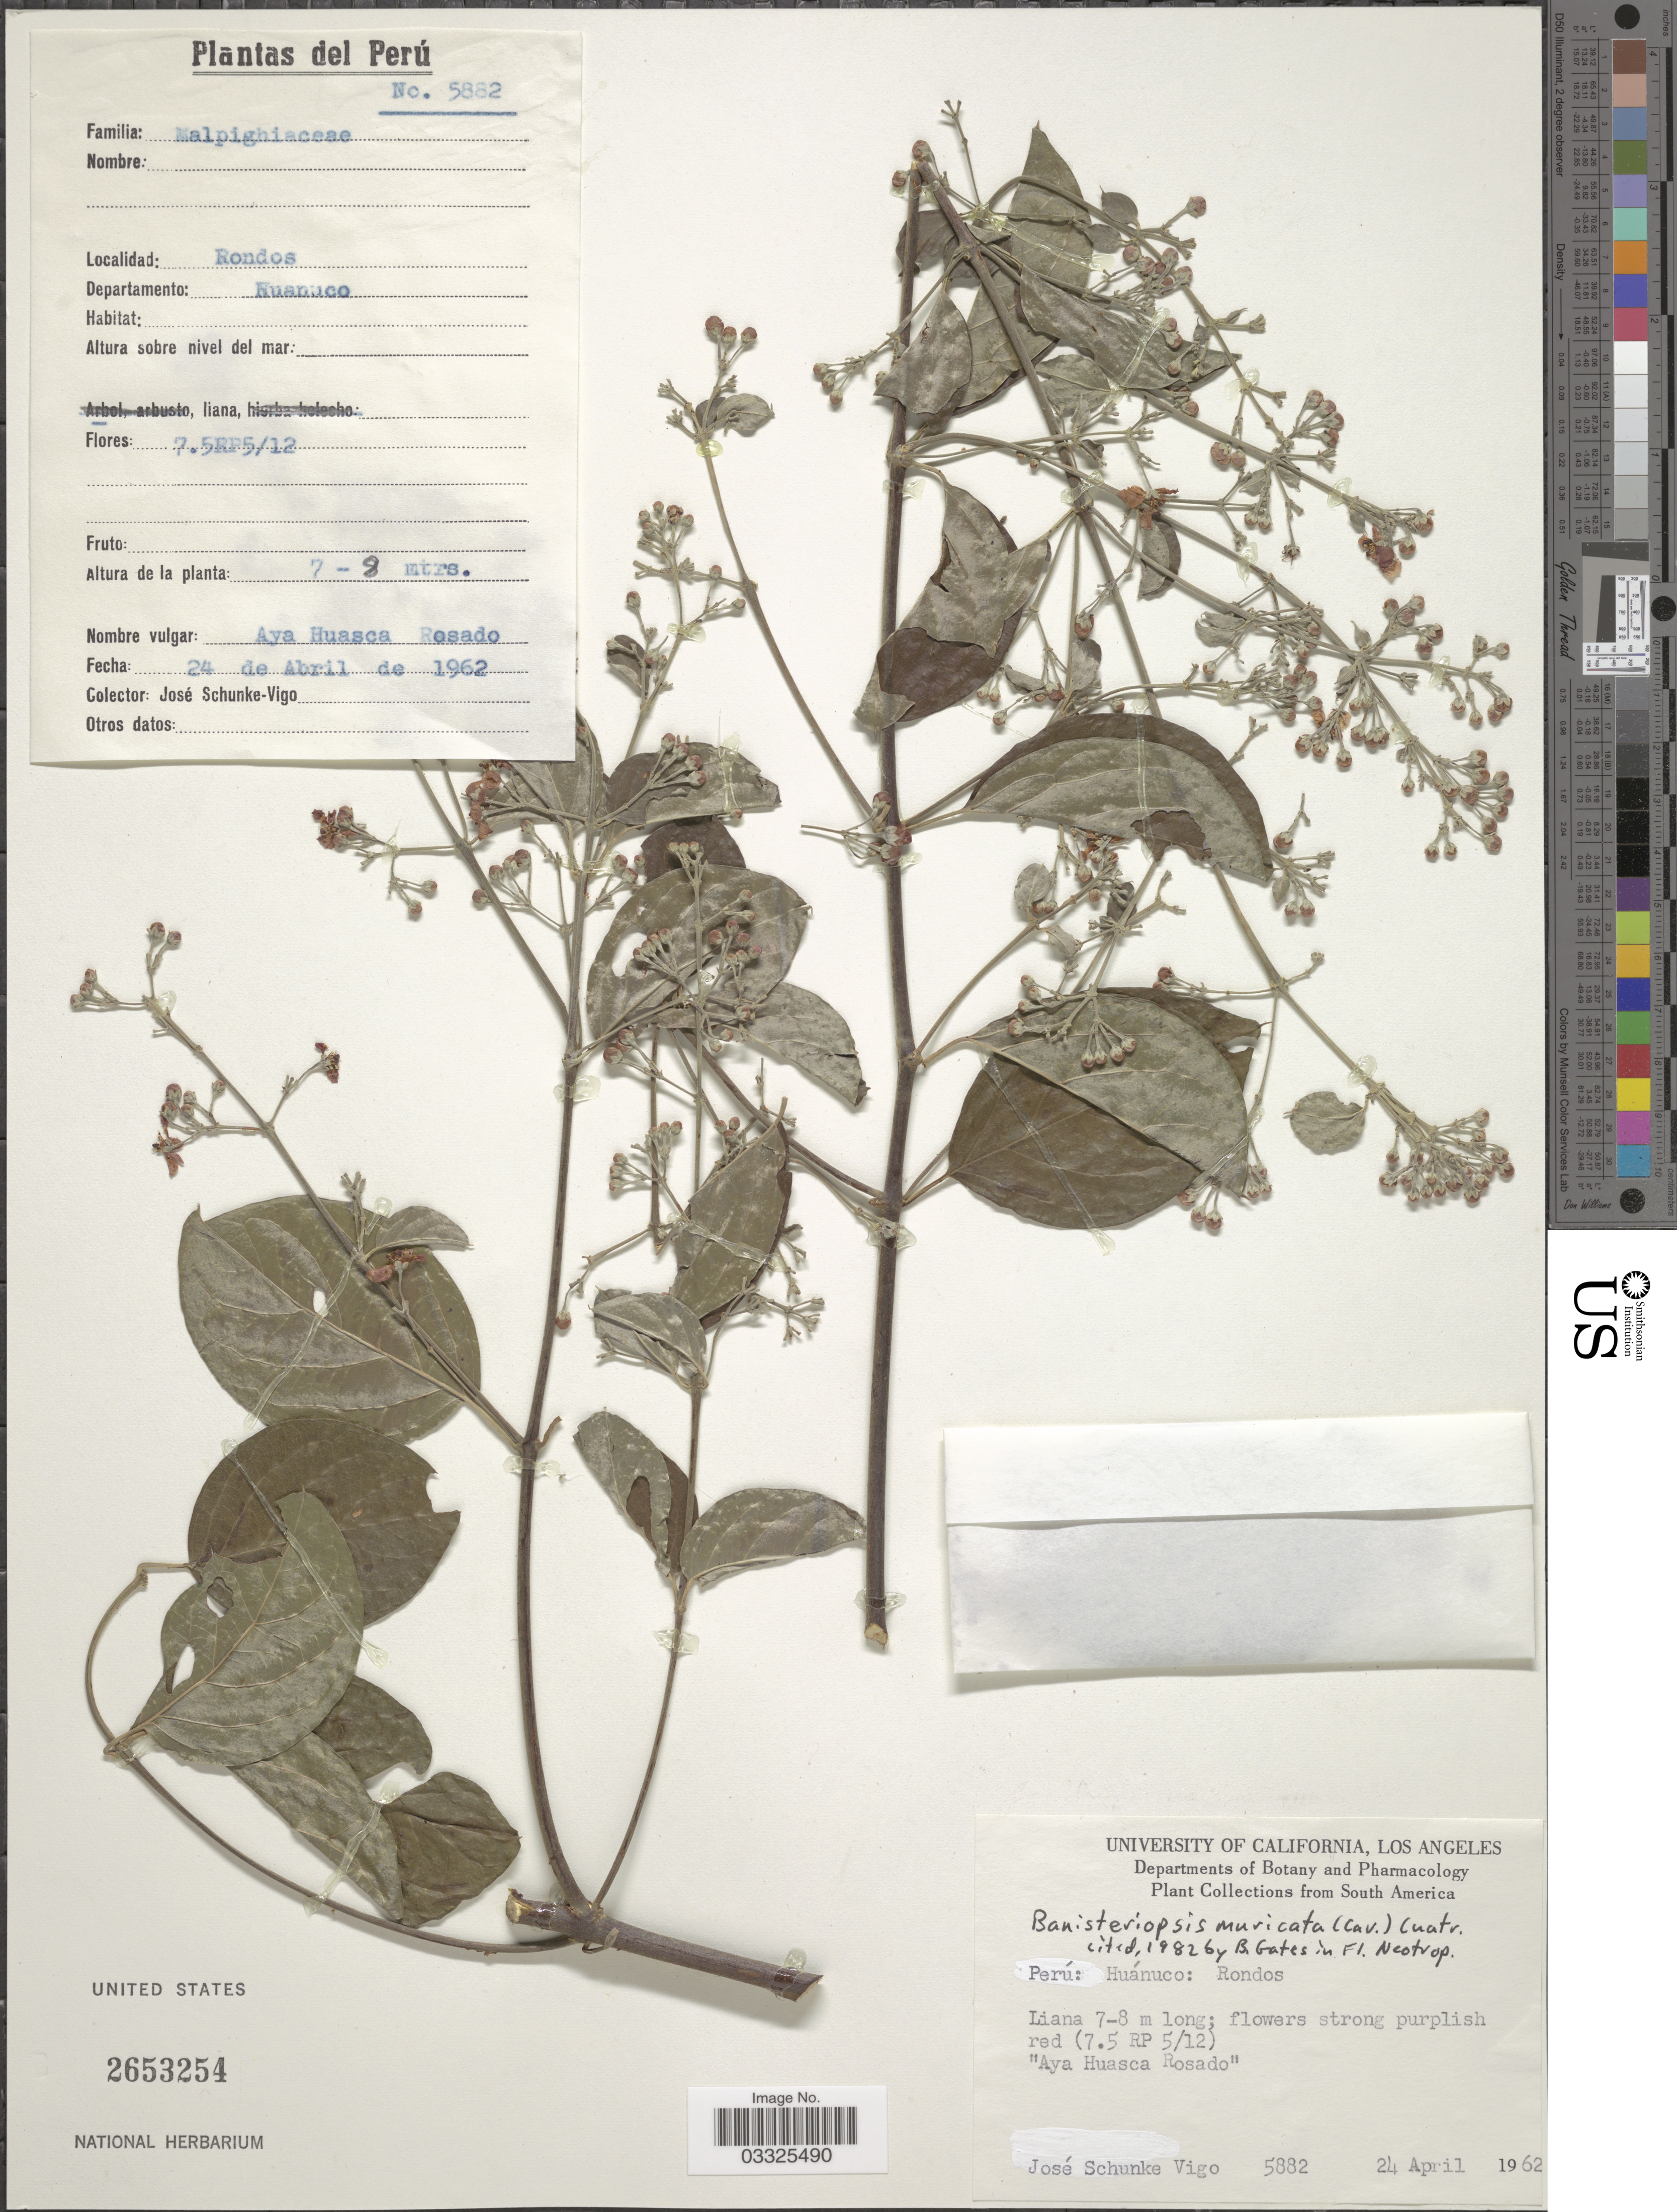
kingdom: Plantae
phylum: Tracheophyta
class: Magnoliopsida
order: Malpighiales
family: Malpighiaceae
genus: Banisteriopsis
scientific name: Banisteriopsis muricata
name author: (Cav.) Cuatrec.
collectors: J. Schunke Vigo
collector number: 5882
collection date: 1962-04-24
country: Peru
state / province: Huánuco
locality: Rondos, Departamento: Huanuco.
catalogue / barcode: US 2653254